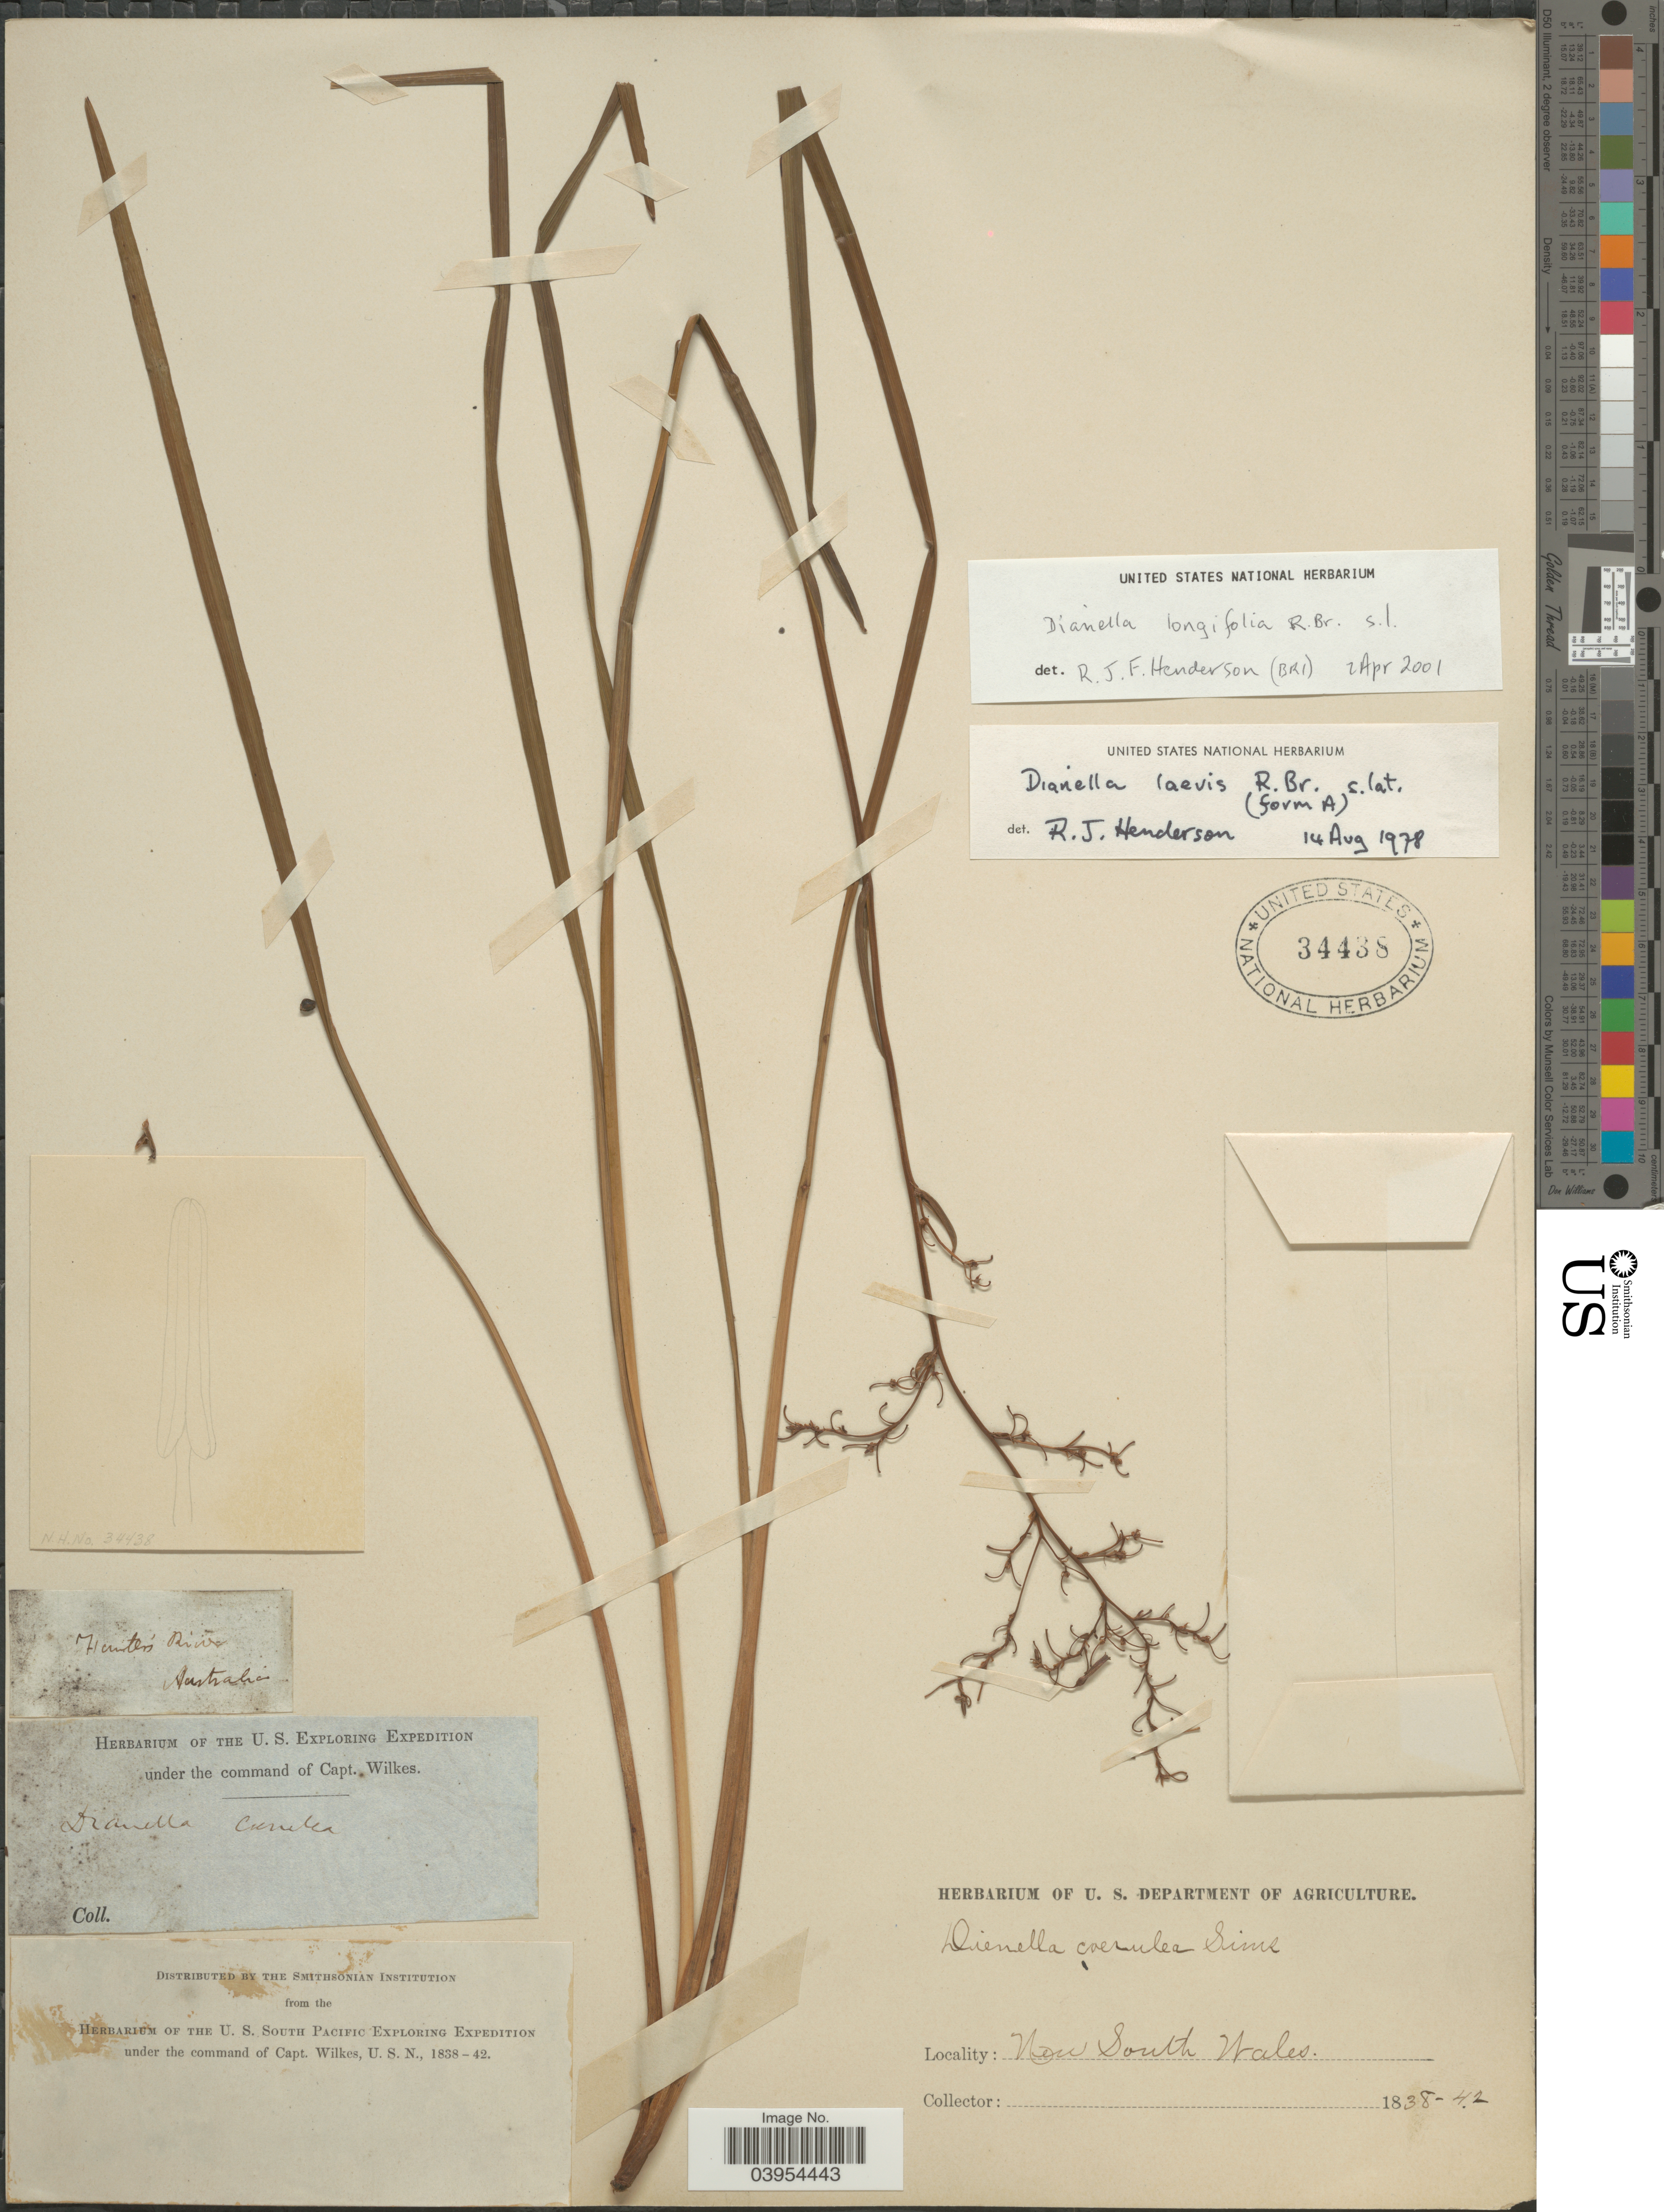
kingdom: Plantae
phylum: Tracheophyta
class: Liliopsida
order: Asparagales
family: Asphodelaceae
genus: Dianella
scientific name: Dianella longifolia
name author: R. Br.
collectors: Wilkes Explor. Exped.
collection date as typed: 1842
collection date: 1838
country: Australia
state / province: New South Wales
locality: Hautés River.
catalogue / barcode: US 34438